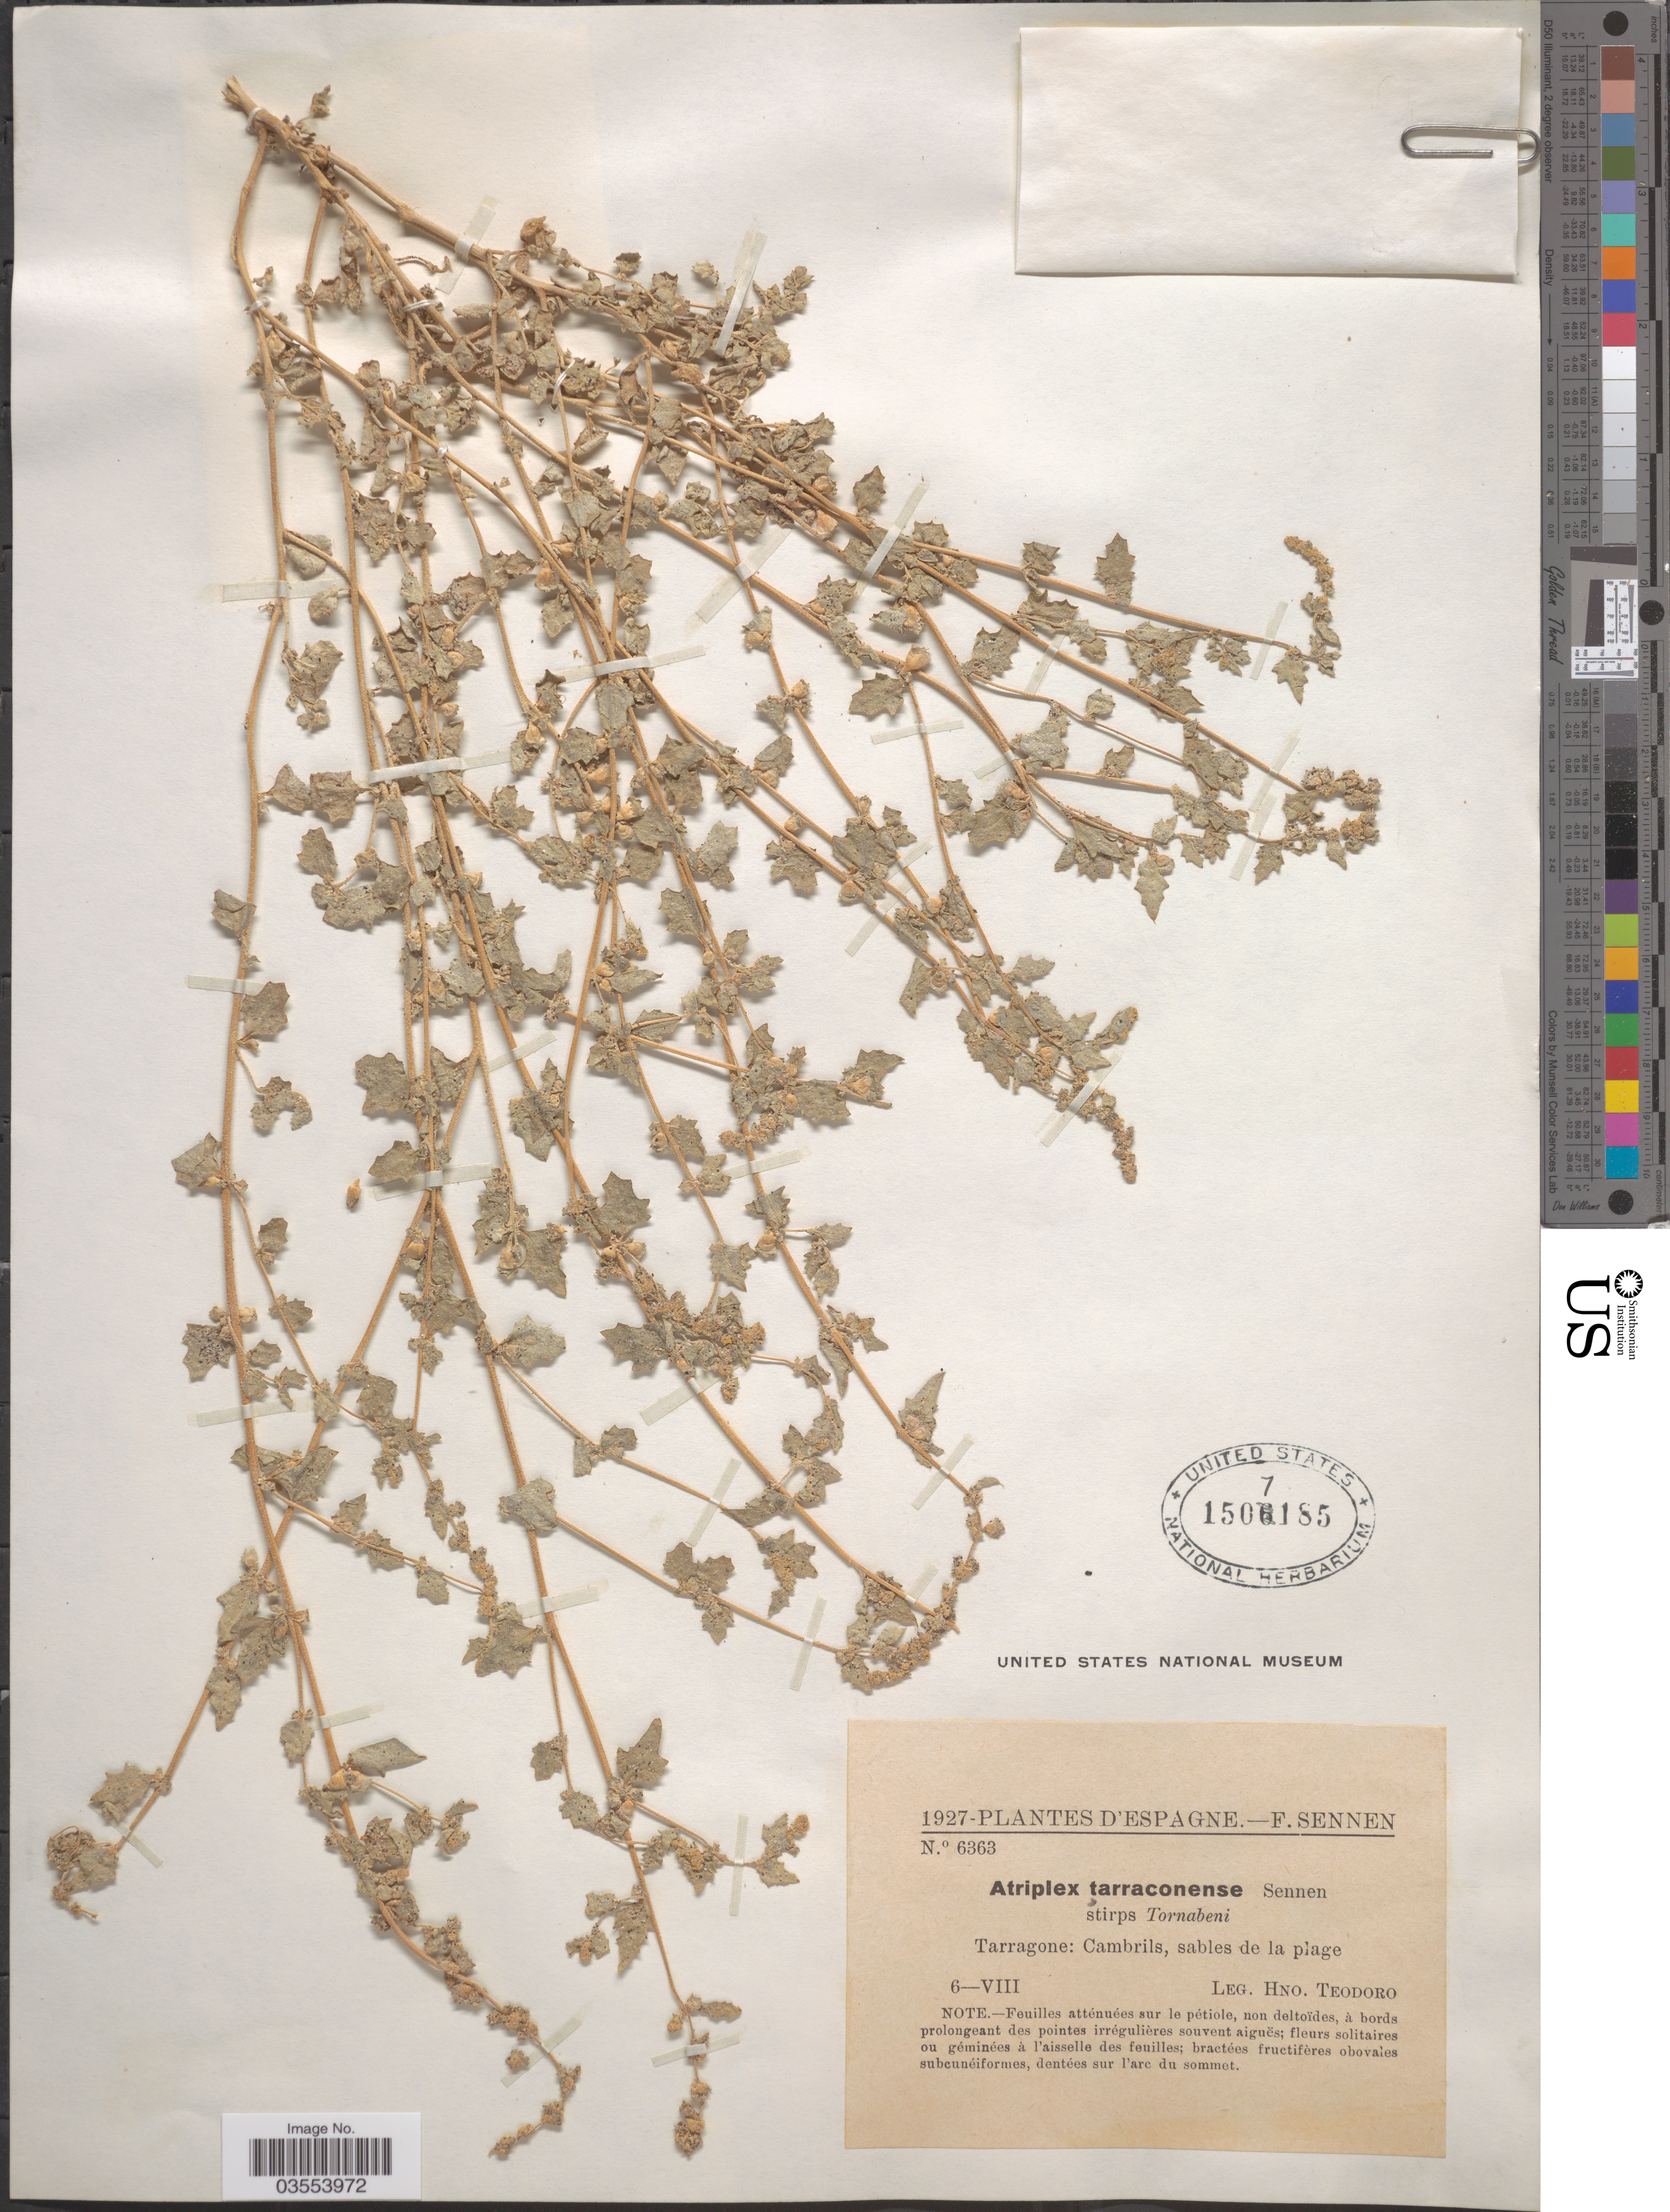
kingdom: Plantae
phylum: Tracheophyta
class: Magnoliopsida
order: Caryophyllales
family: Amaranthaceae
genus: Atriplex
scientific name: Atriplex terraconensis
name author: Sennen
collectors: H. Teodoro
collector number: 6363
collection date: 1927-08-06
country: Spain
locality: Espagne. Tarragone: Cambrils, sables de la plage.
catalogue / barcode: US 1507185